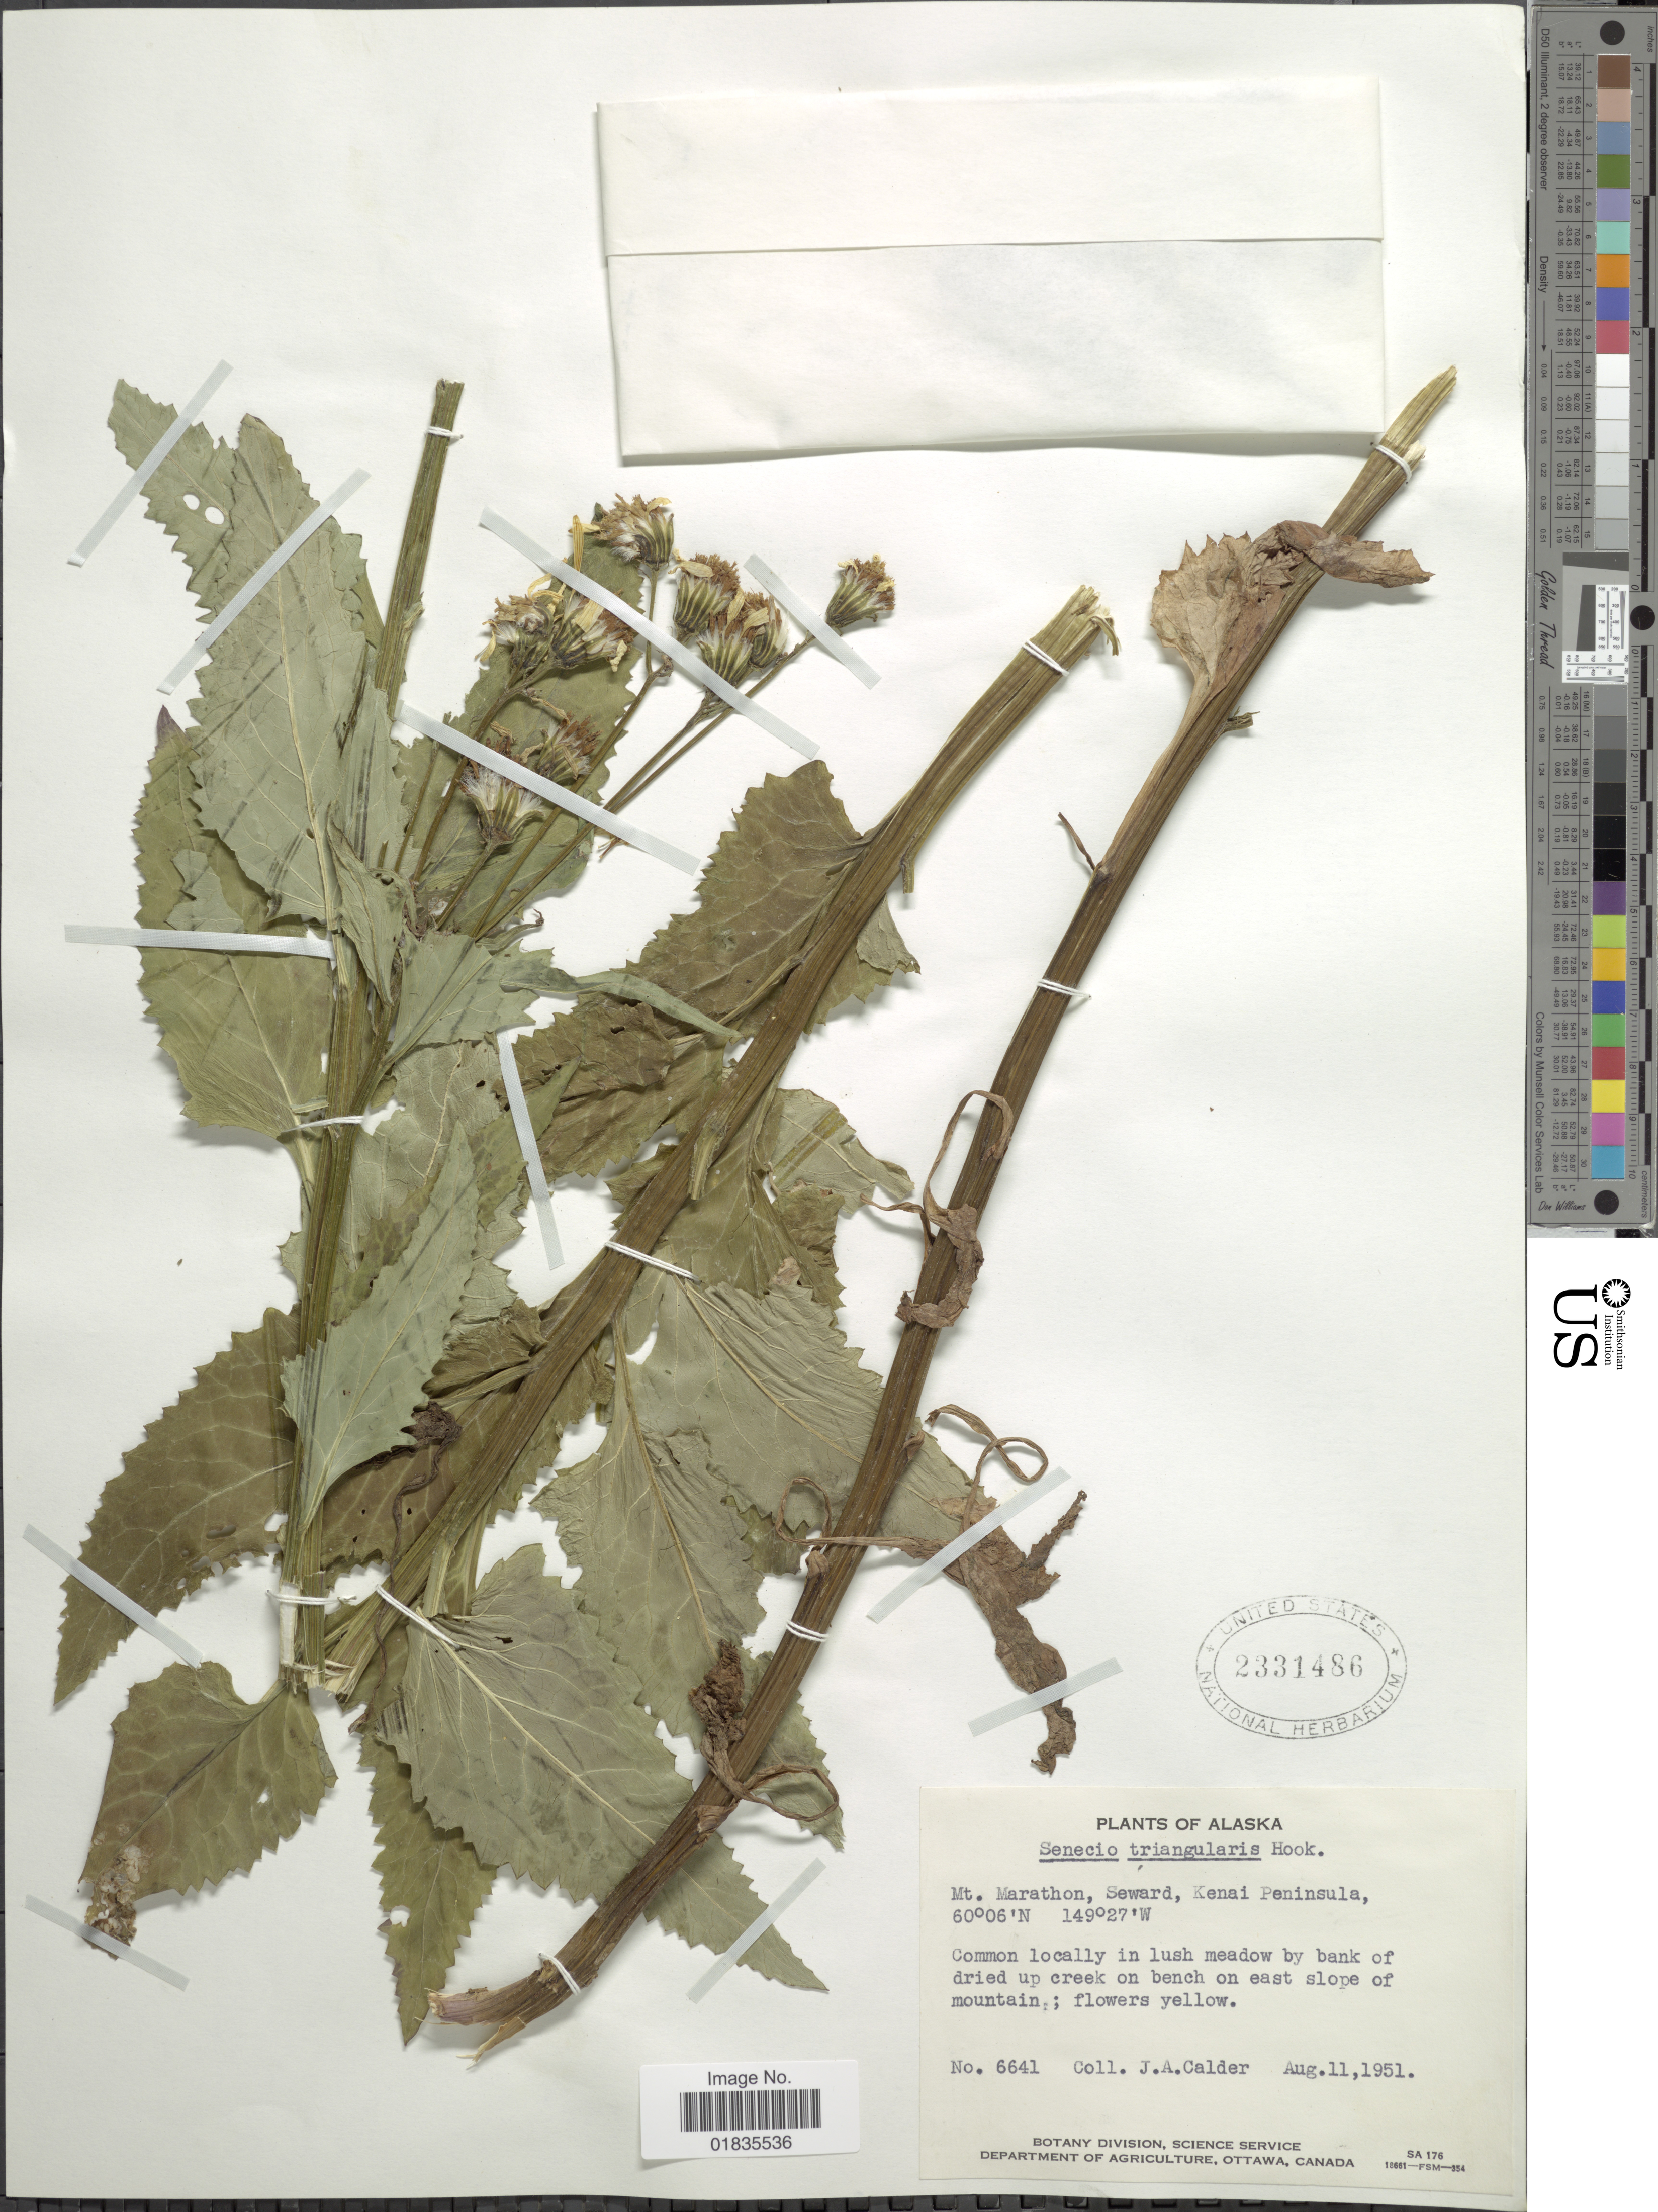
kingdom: Plantae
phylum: Tracheophyta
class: Magnoliopsida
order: Asterales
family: Asteraceae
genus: Senecio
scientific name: Senecio triangularis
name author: Hook.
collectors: J. A. Calder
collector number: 6641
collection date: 1951-08-11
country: United States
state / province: Alaska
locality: Mt. Marathon, Seward, Kenal Peninsula, common locally in lush meadow by bank of dried up creek on bench on east slope of mountain.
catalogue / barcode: US 2331486